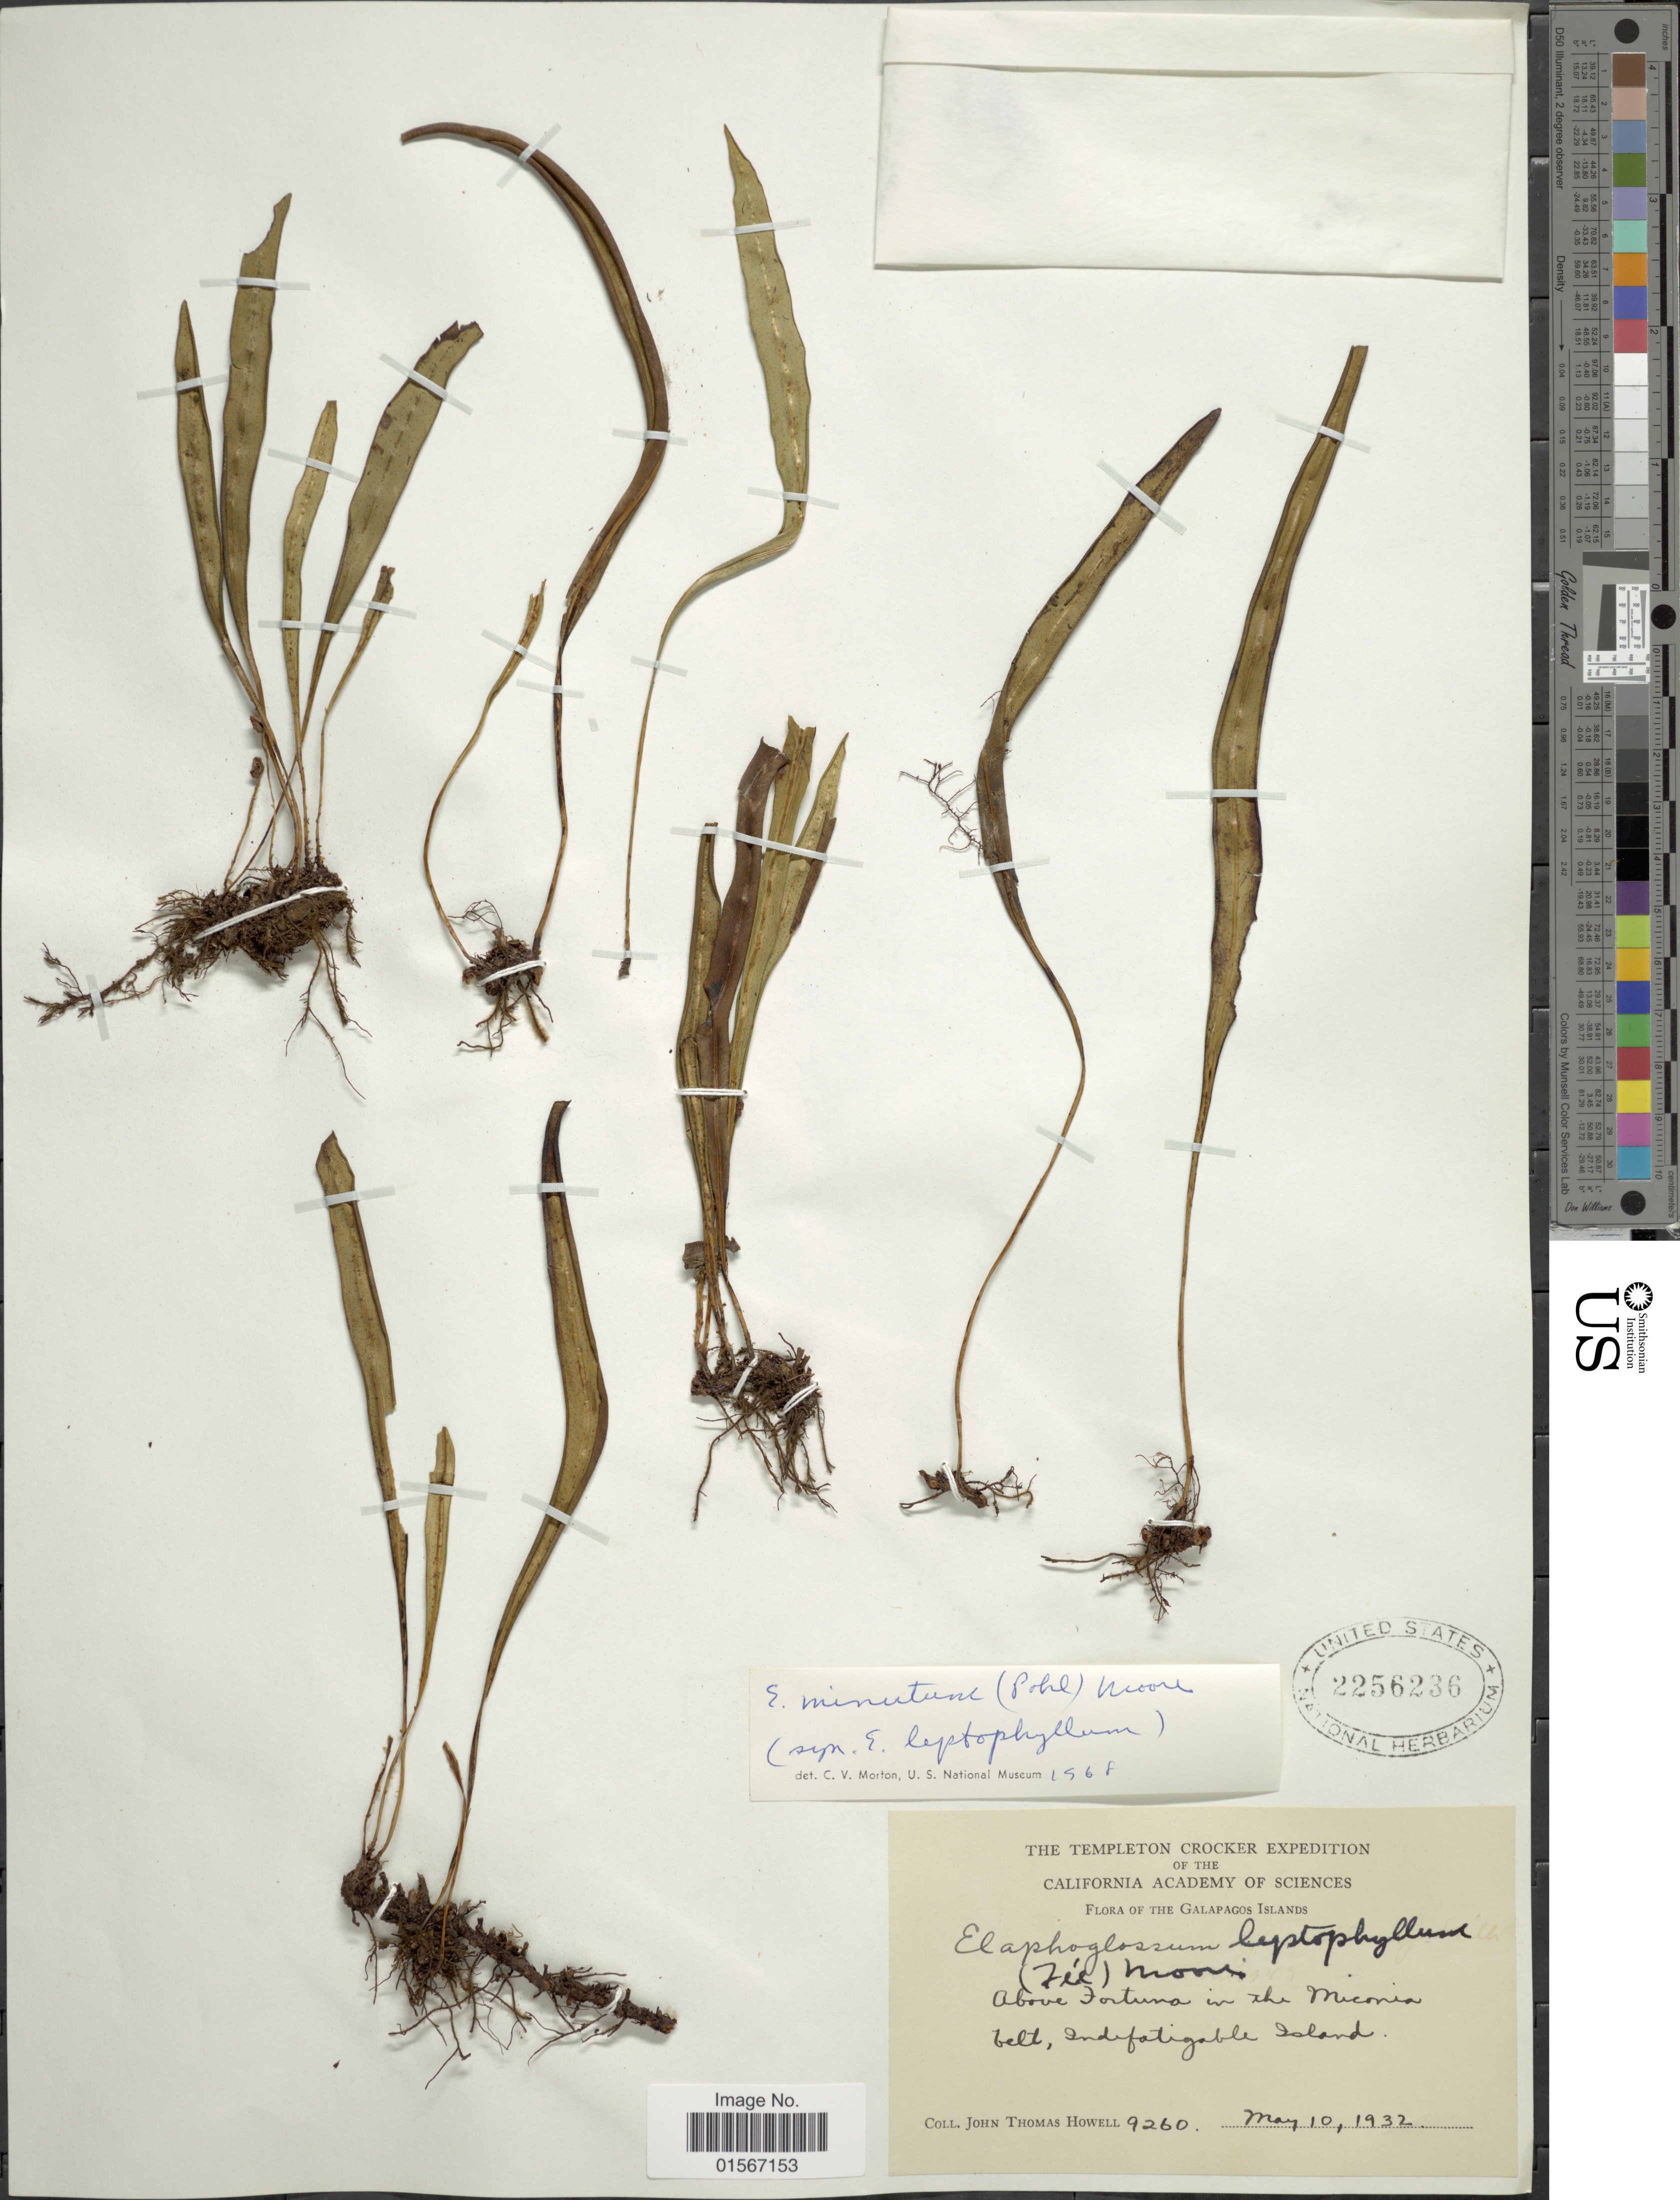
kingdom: Plantae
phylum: Tracheophyta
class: Polypodiopsida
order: Polypodiales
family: Dryopteridaceae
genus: Elaphoglossum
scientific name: Elaphoglossum minutum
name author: (Pohl ex Fée) T. Moore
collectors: J. T. Howell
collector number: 9260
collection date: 1932-05-10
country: Ecuador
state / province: Colón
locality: The Galapagos Islands, above Fortuna in the Miconia belt, Indefatigable Island.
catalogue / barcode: US 2256236